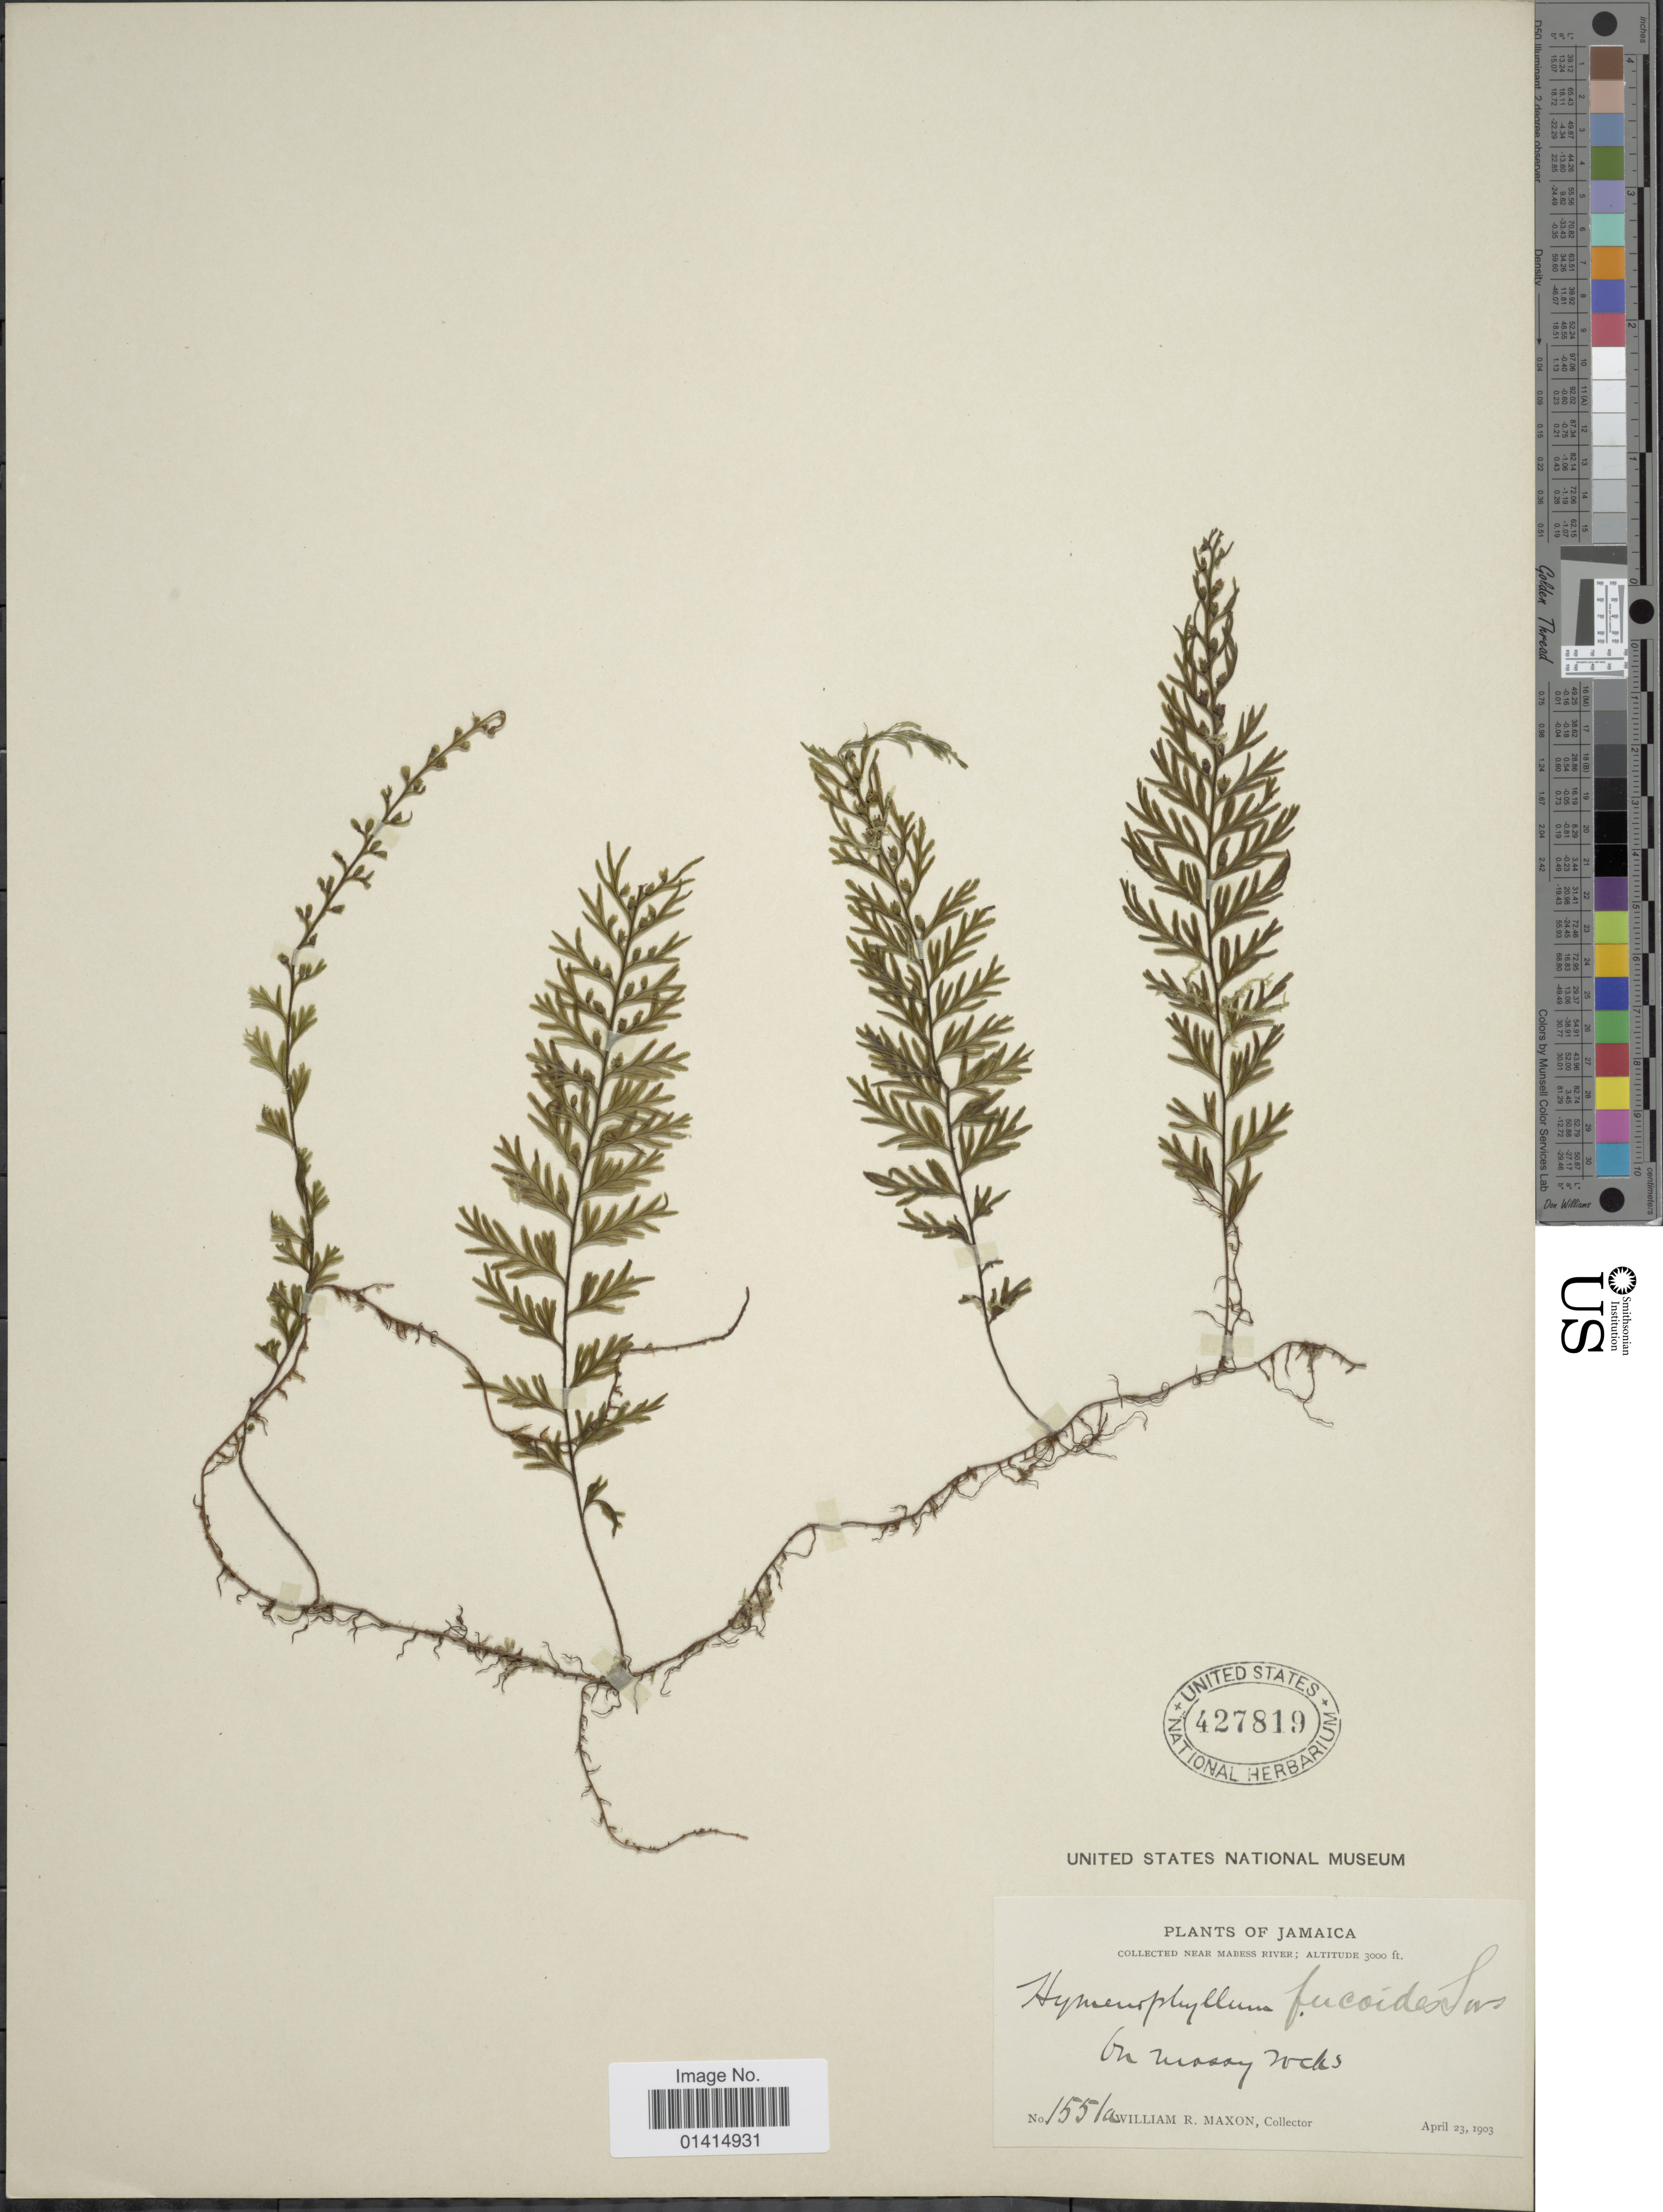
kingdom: Plantae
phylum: Tracheophyta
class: Polypodiopsida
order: Hymenophyllales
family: Hymenophyllaceae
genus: Hymenophyllum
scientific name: Hymenophyllum fucoides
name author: (Sw.) Sw.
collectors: W. R. Maxon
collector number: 1551a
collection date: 1903-04-23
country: Jamaica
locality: Near Mabess River, on mossy rocks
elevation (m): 914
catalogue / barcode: US 427819